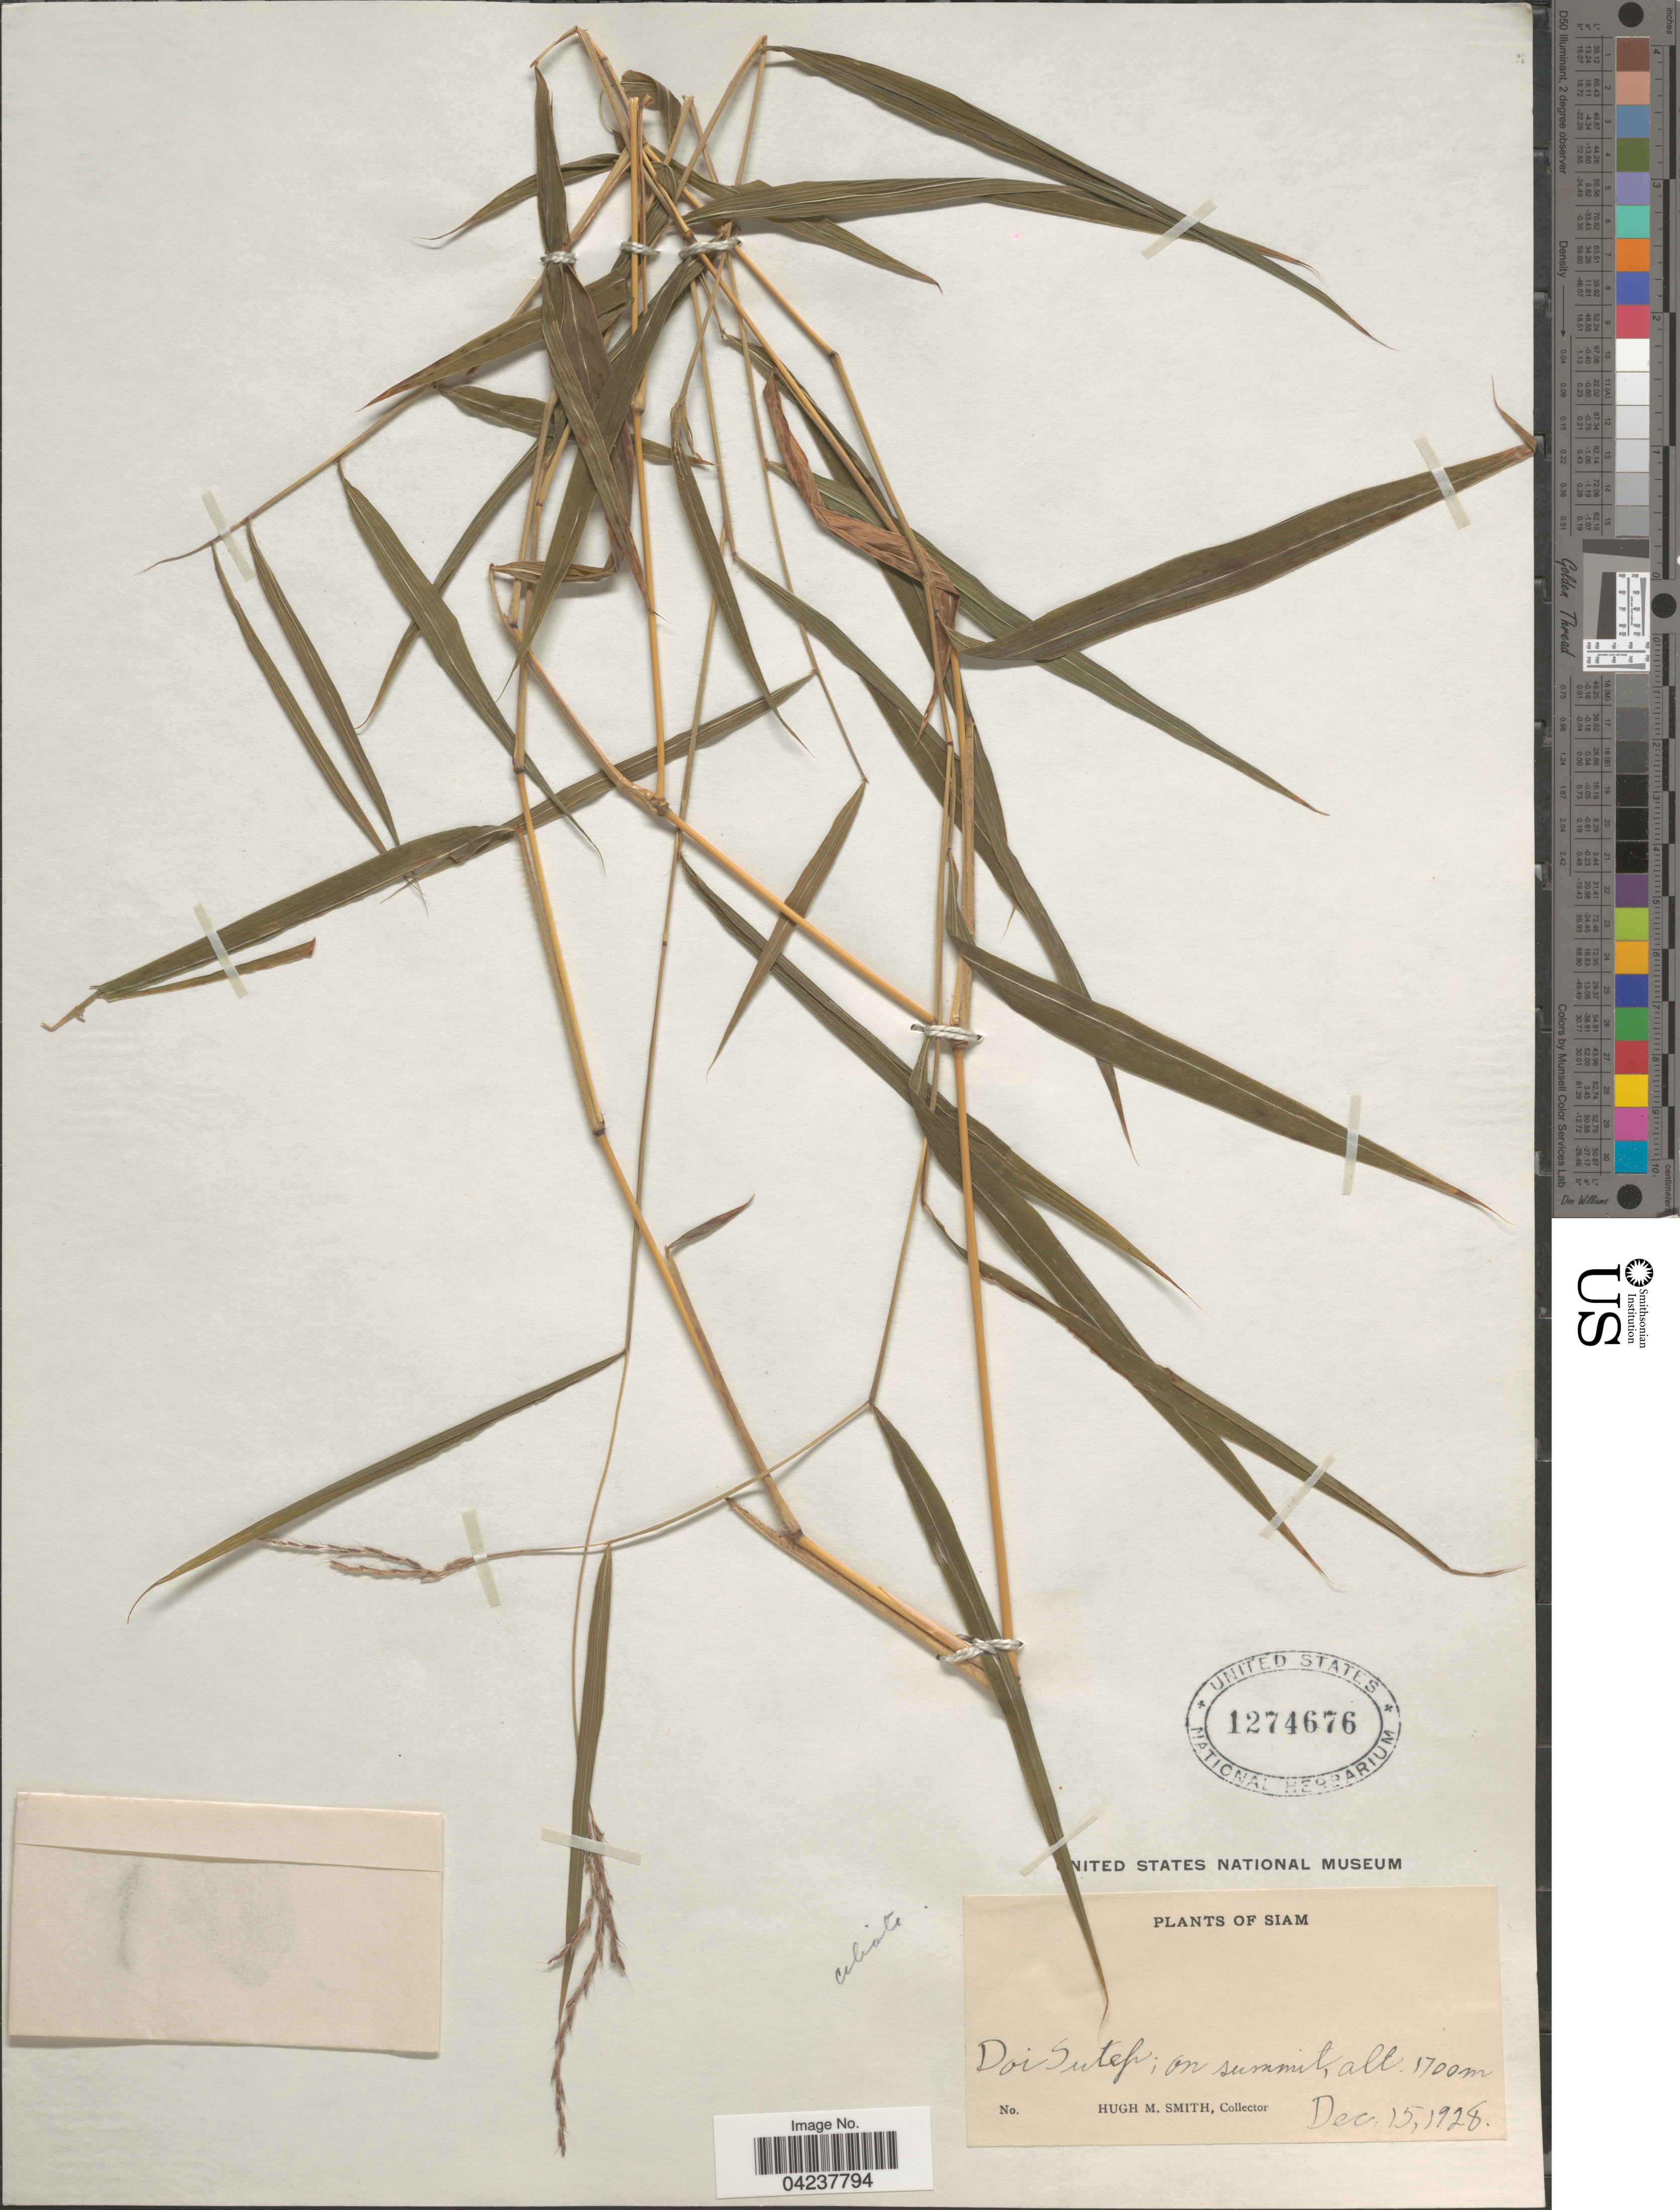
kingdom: Plantae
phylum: Tracheophyta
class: Liliopsida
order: Poales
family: Poaceae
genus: Microstegium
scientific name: Microstegium ciliatum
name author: (Trin.) A. Camus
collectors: H. M. Smith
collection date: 1928-12-15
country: Thailand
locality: Siam. Doi Sutep; on summit.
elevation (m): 1700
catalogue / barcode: US 1274676